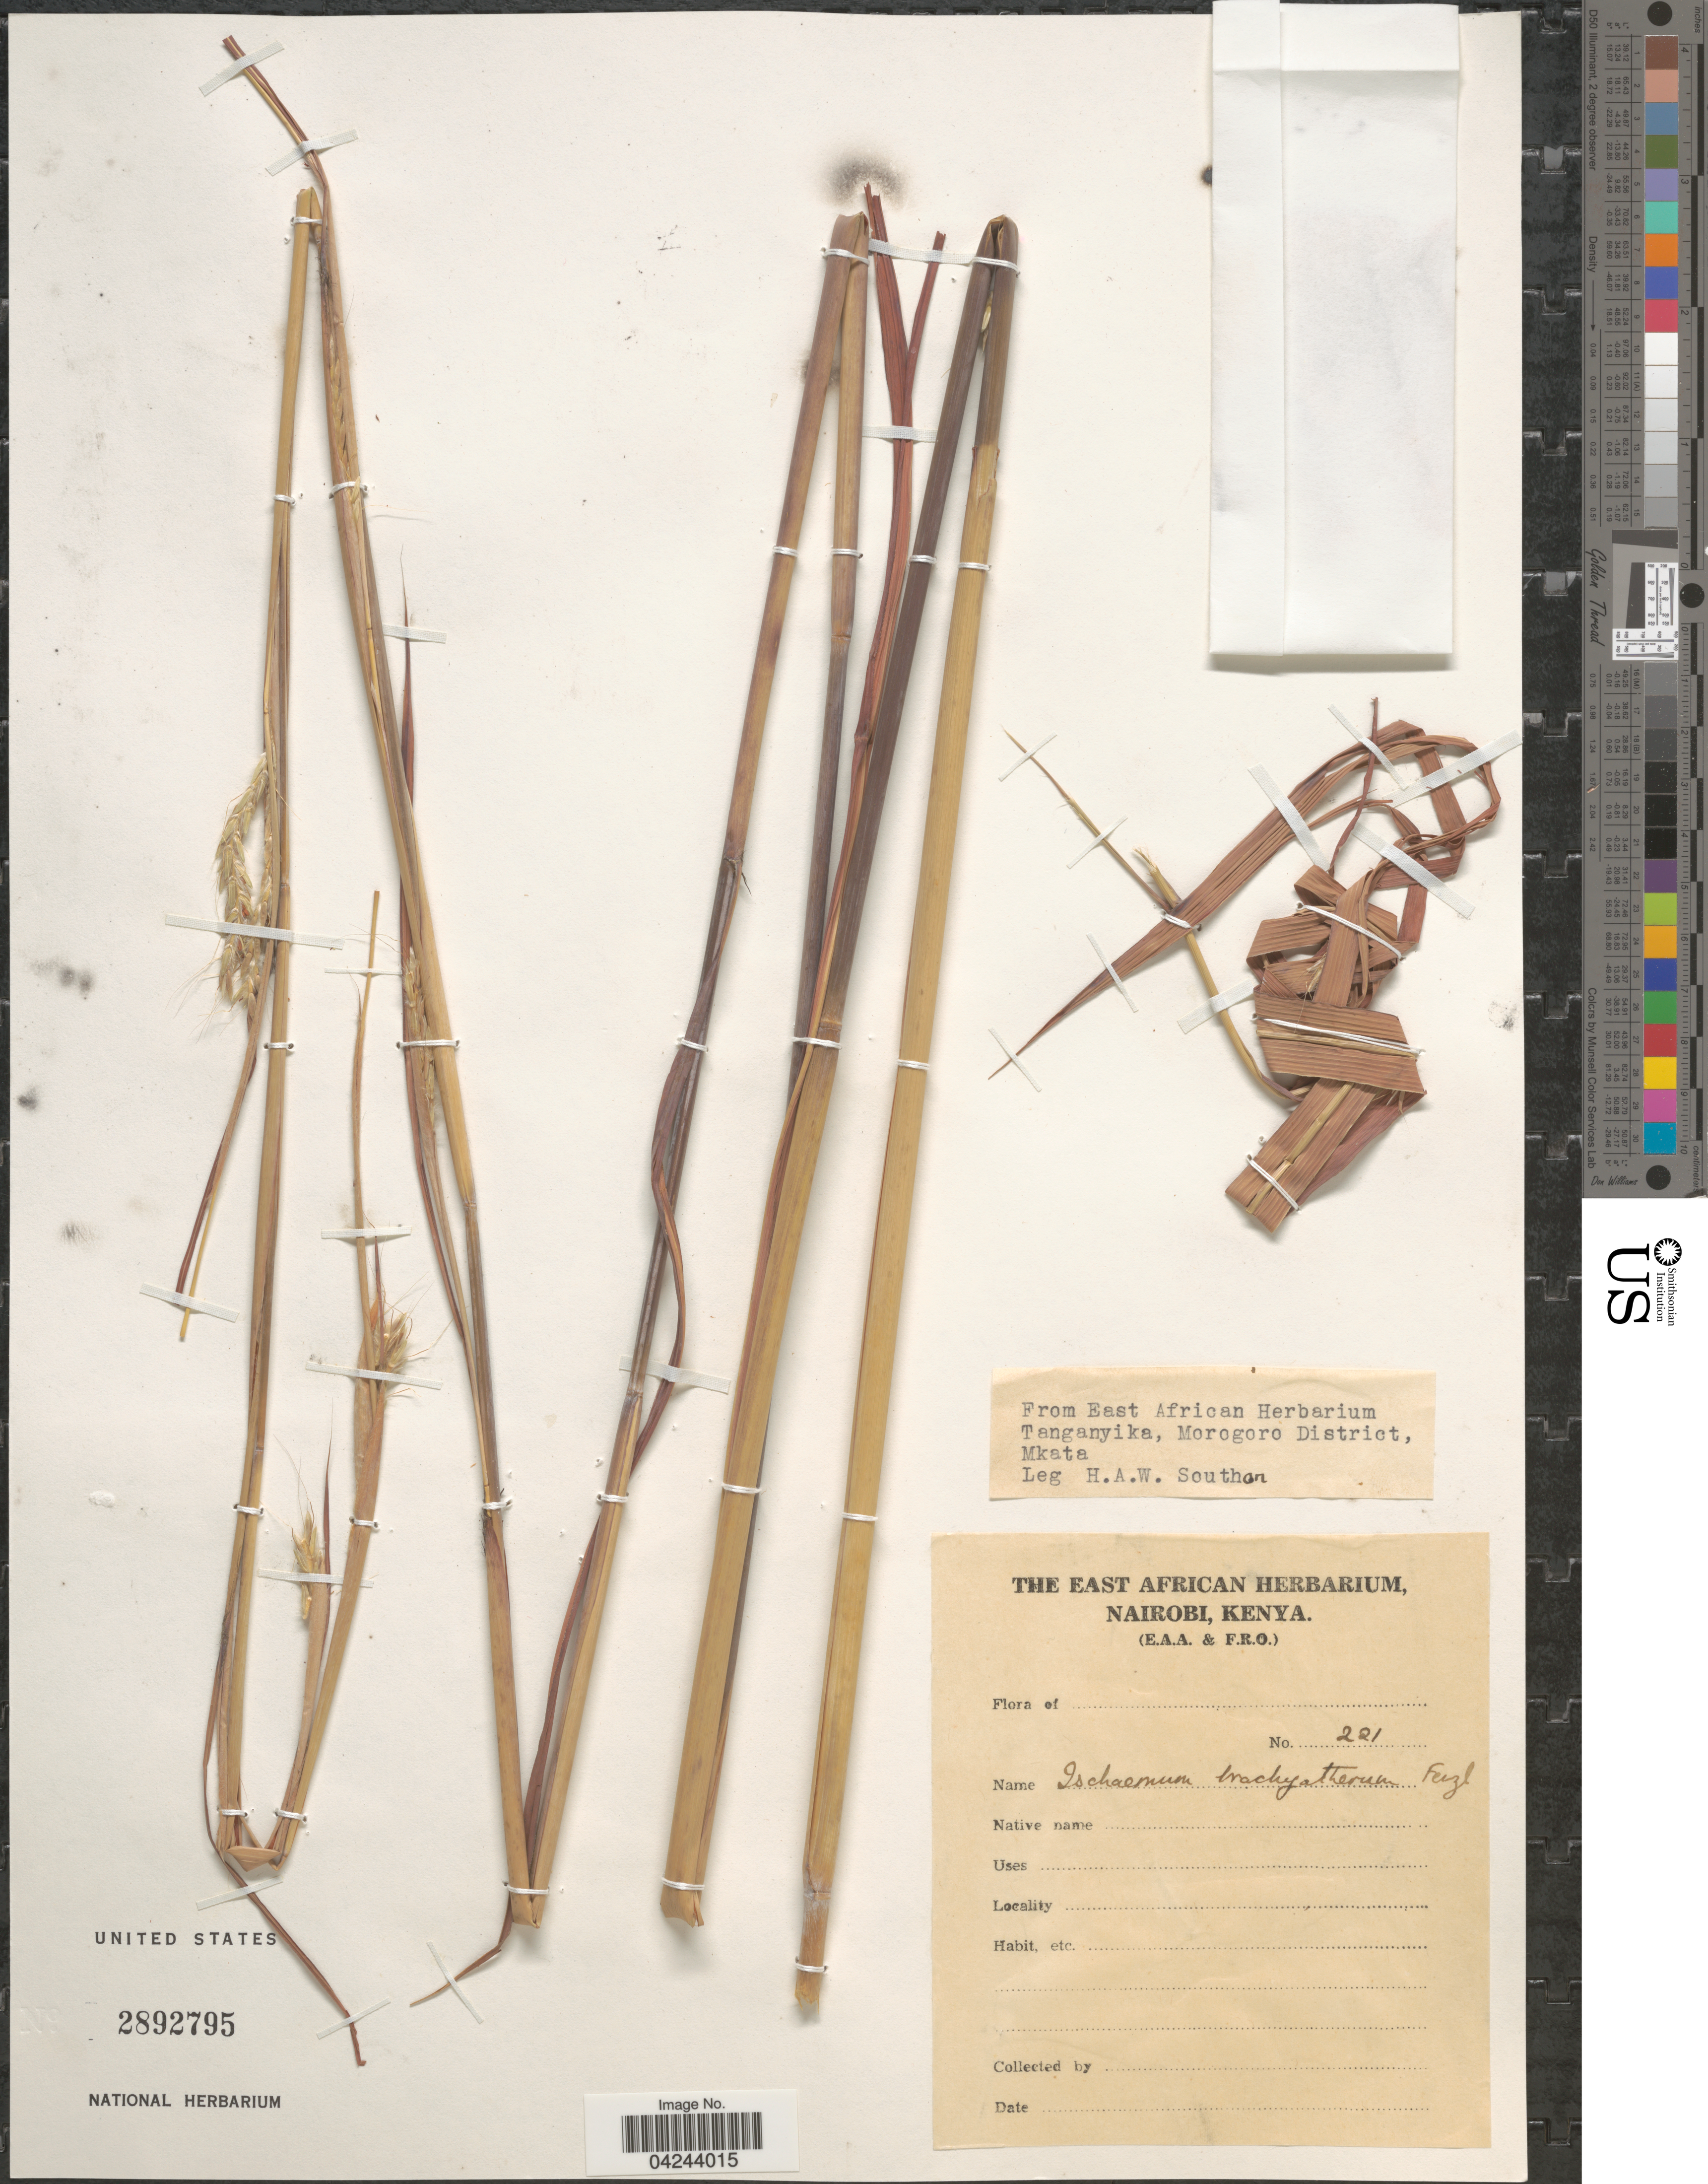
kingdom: Plantae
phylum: Tracheophyta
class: Liliopsida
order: Poales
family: Poaceae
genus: Ischaemum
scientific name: Ischaemum afrum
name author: (J.F. Gmel.) Dandy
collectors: H. Southon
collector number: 221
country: Tanzania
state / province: Morogoro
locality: Morogoro District, Mkata.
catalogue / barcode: US 2892795